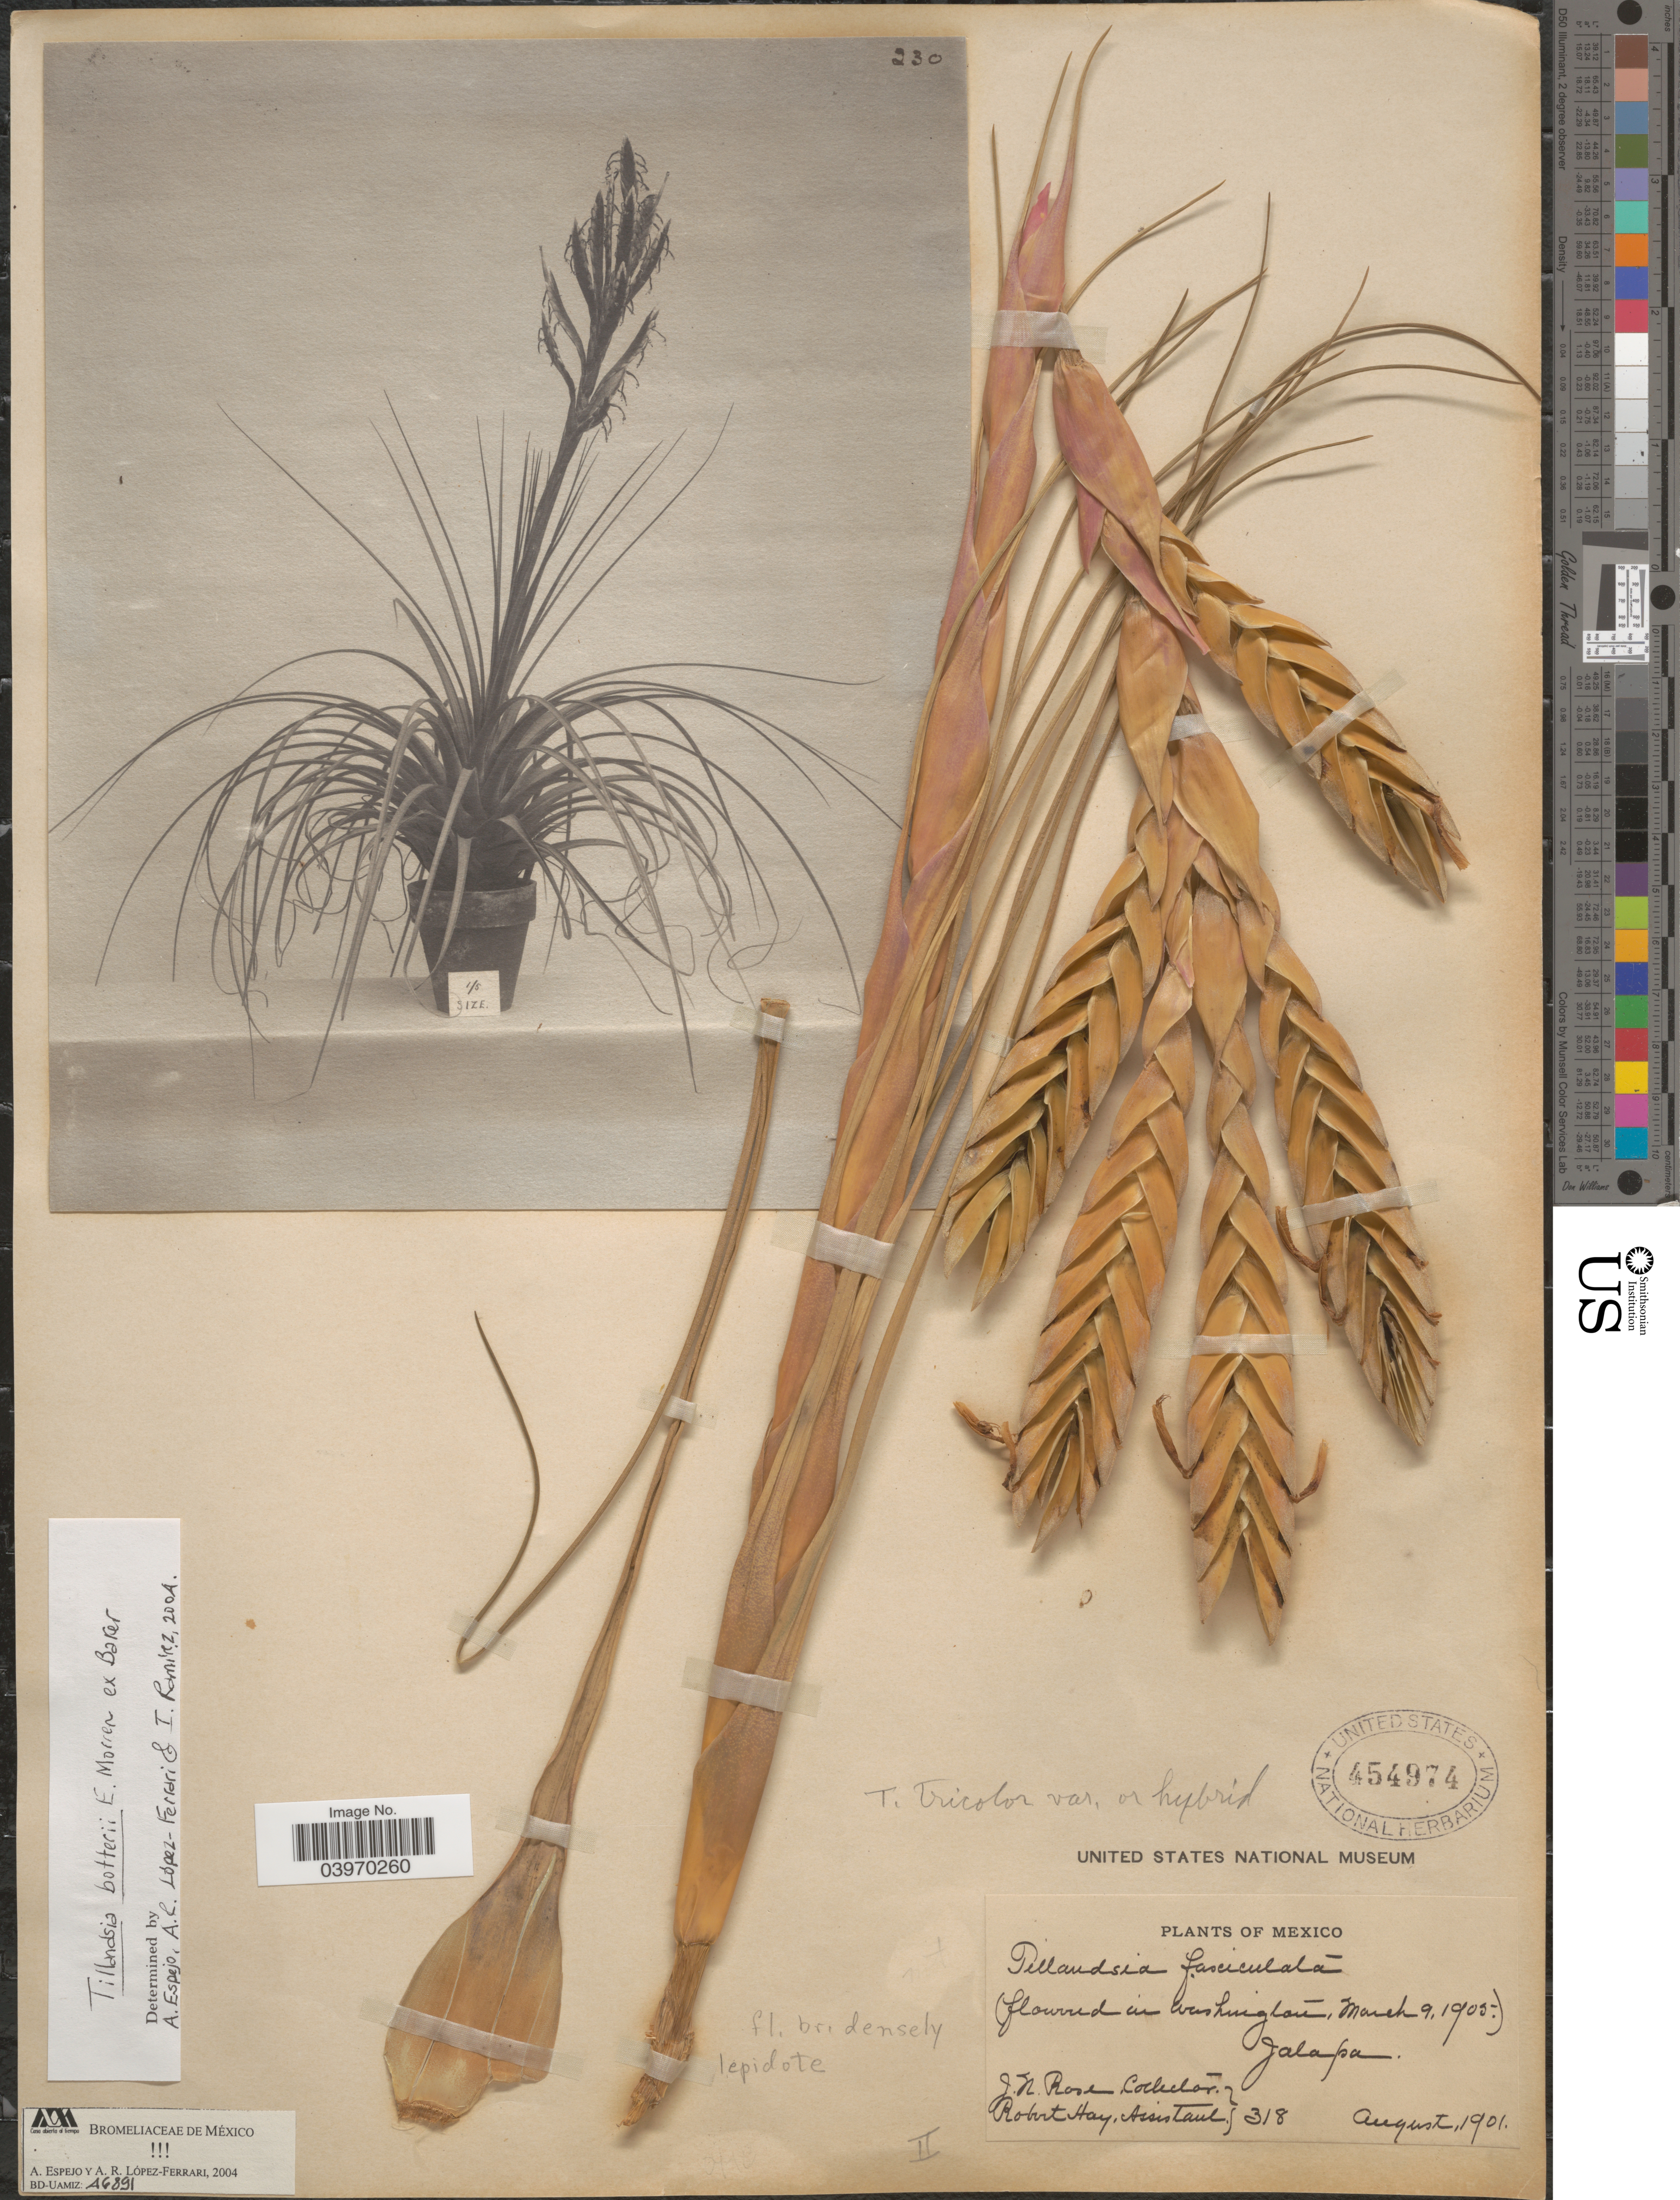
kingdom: Plantae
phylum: Tracheophyta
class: Liliopsida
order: Poales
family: Bromeliaceae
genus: Tillandsia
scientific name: Tillandsia botterii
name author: É. Morren ex Baker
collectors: J. N. Rose & R. Hay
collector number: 318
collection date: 1901-08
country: Mexico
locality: Jalapa.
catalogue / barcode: US 454974